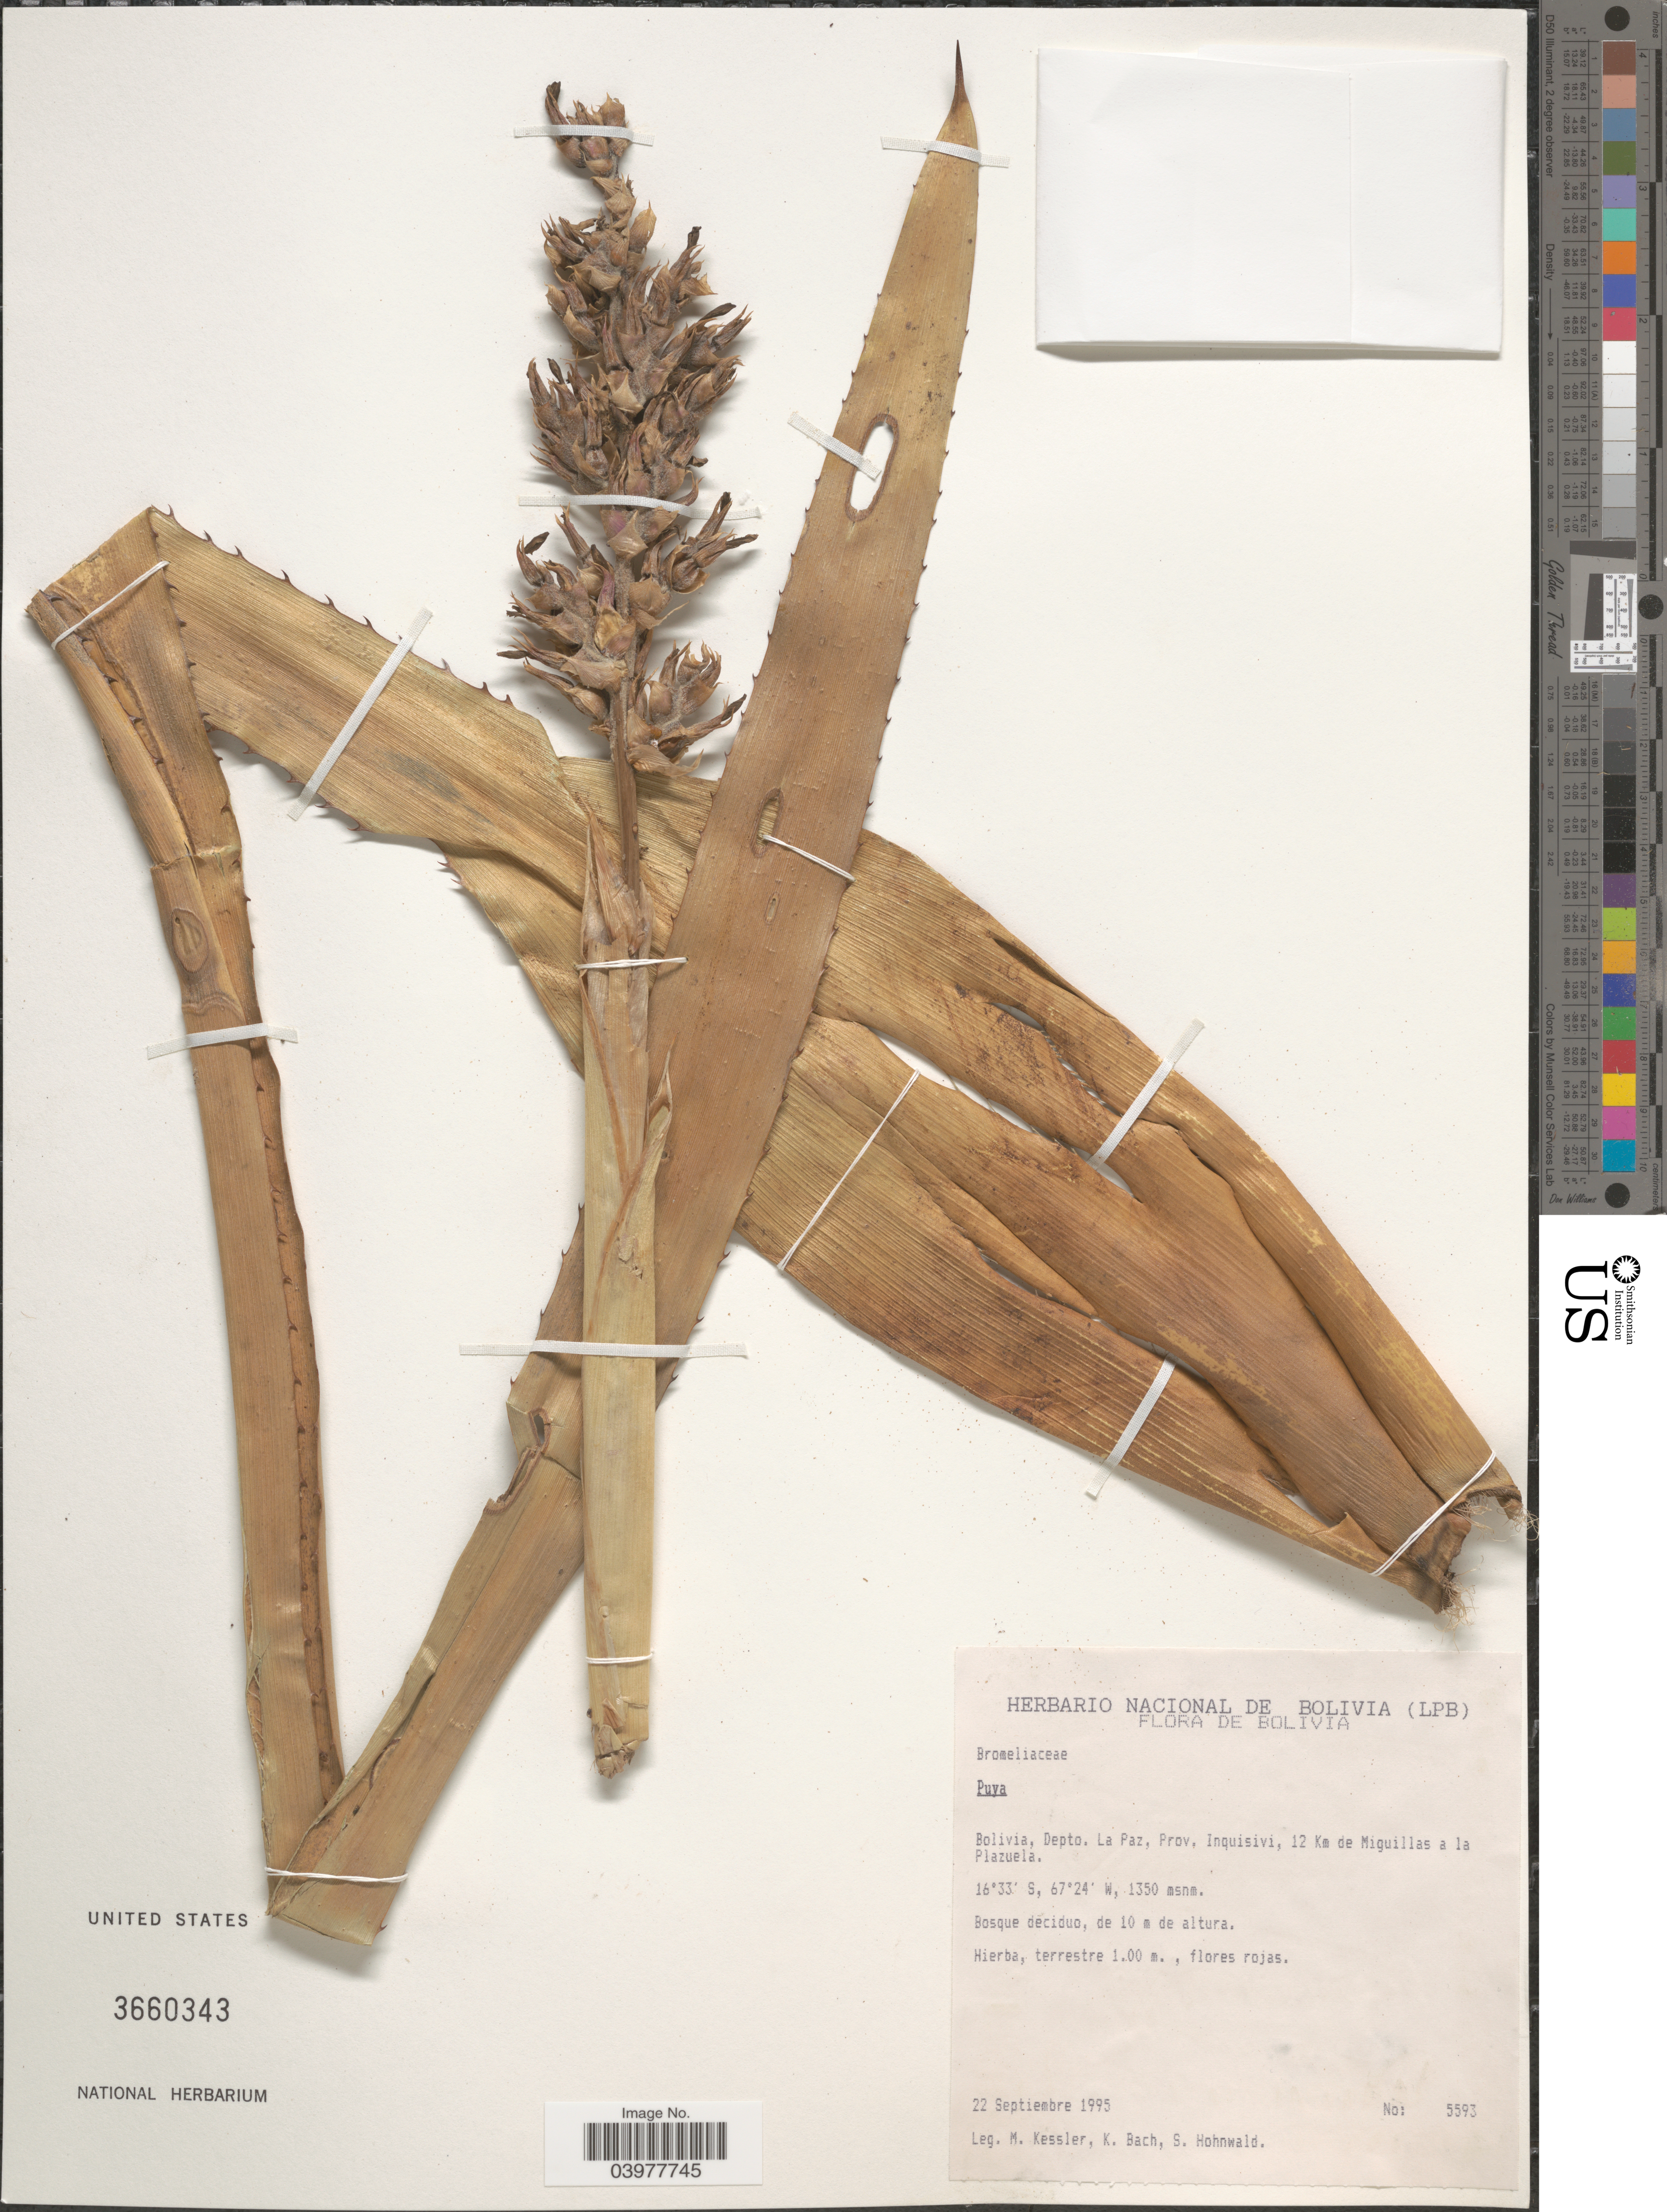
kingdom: Plantae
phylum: Tracheophyta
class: Liliopsida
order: Poales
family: Bromeliaceae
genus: Puya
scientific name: Puya sp.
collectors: M. Kessler, K. Bach & S. Hohnwald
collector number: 5593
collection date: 1995-09-22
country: Bolivia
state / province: La Paz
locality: Depto. La Paz, Prov. Inquisivi, 12 Km de Miguillas a la Plazuela.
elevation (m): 1350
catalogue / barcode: US 3660343